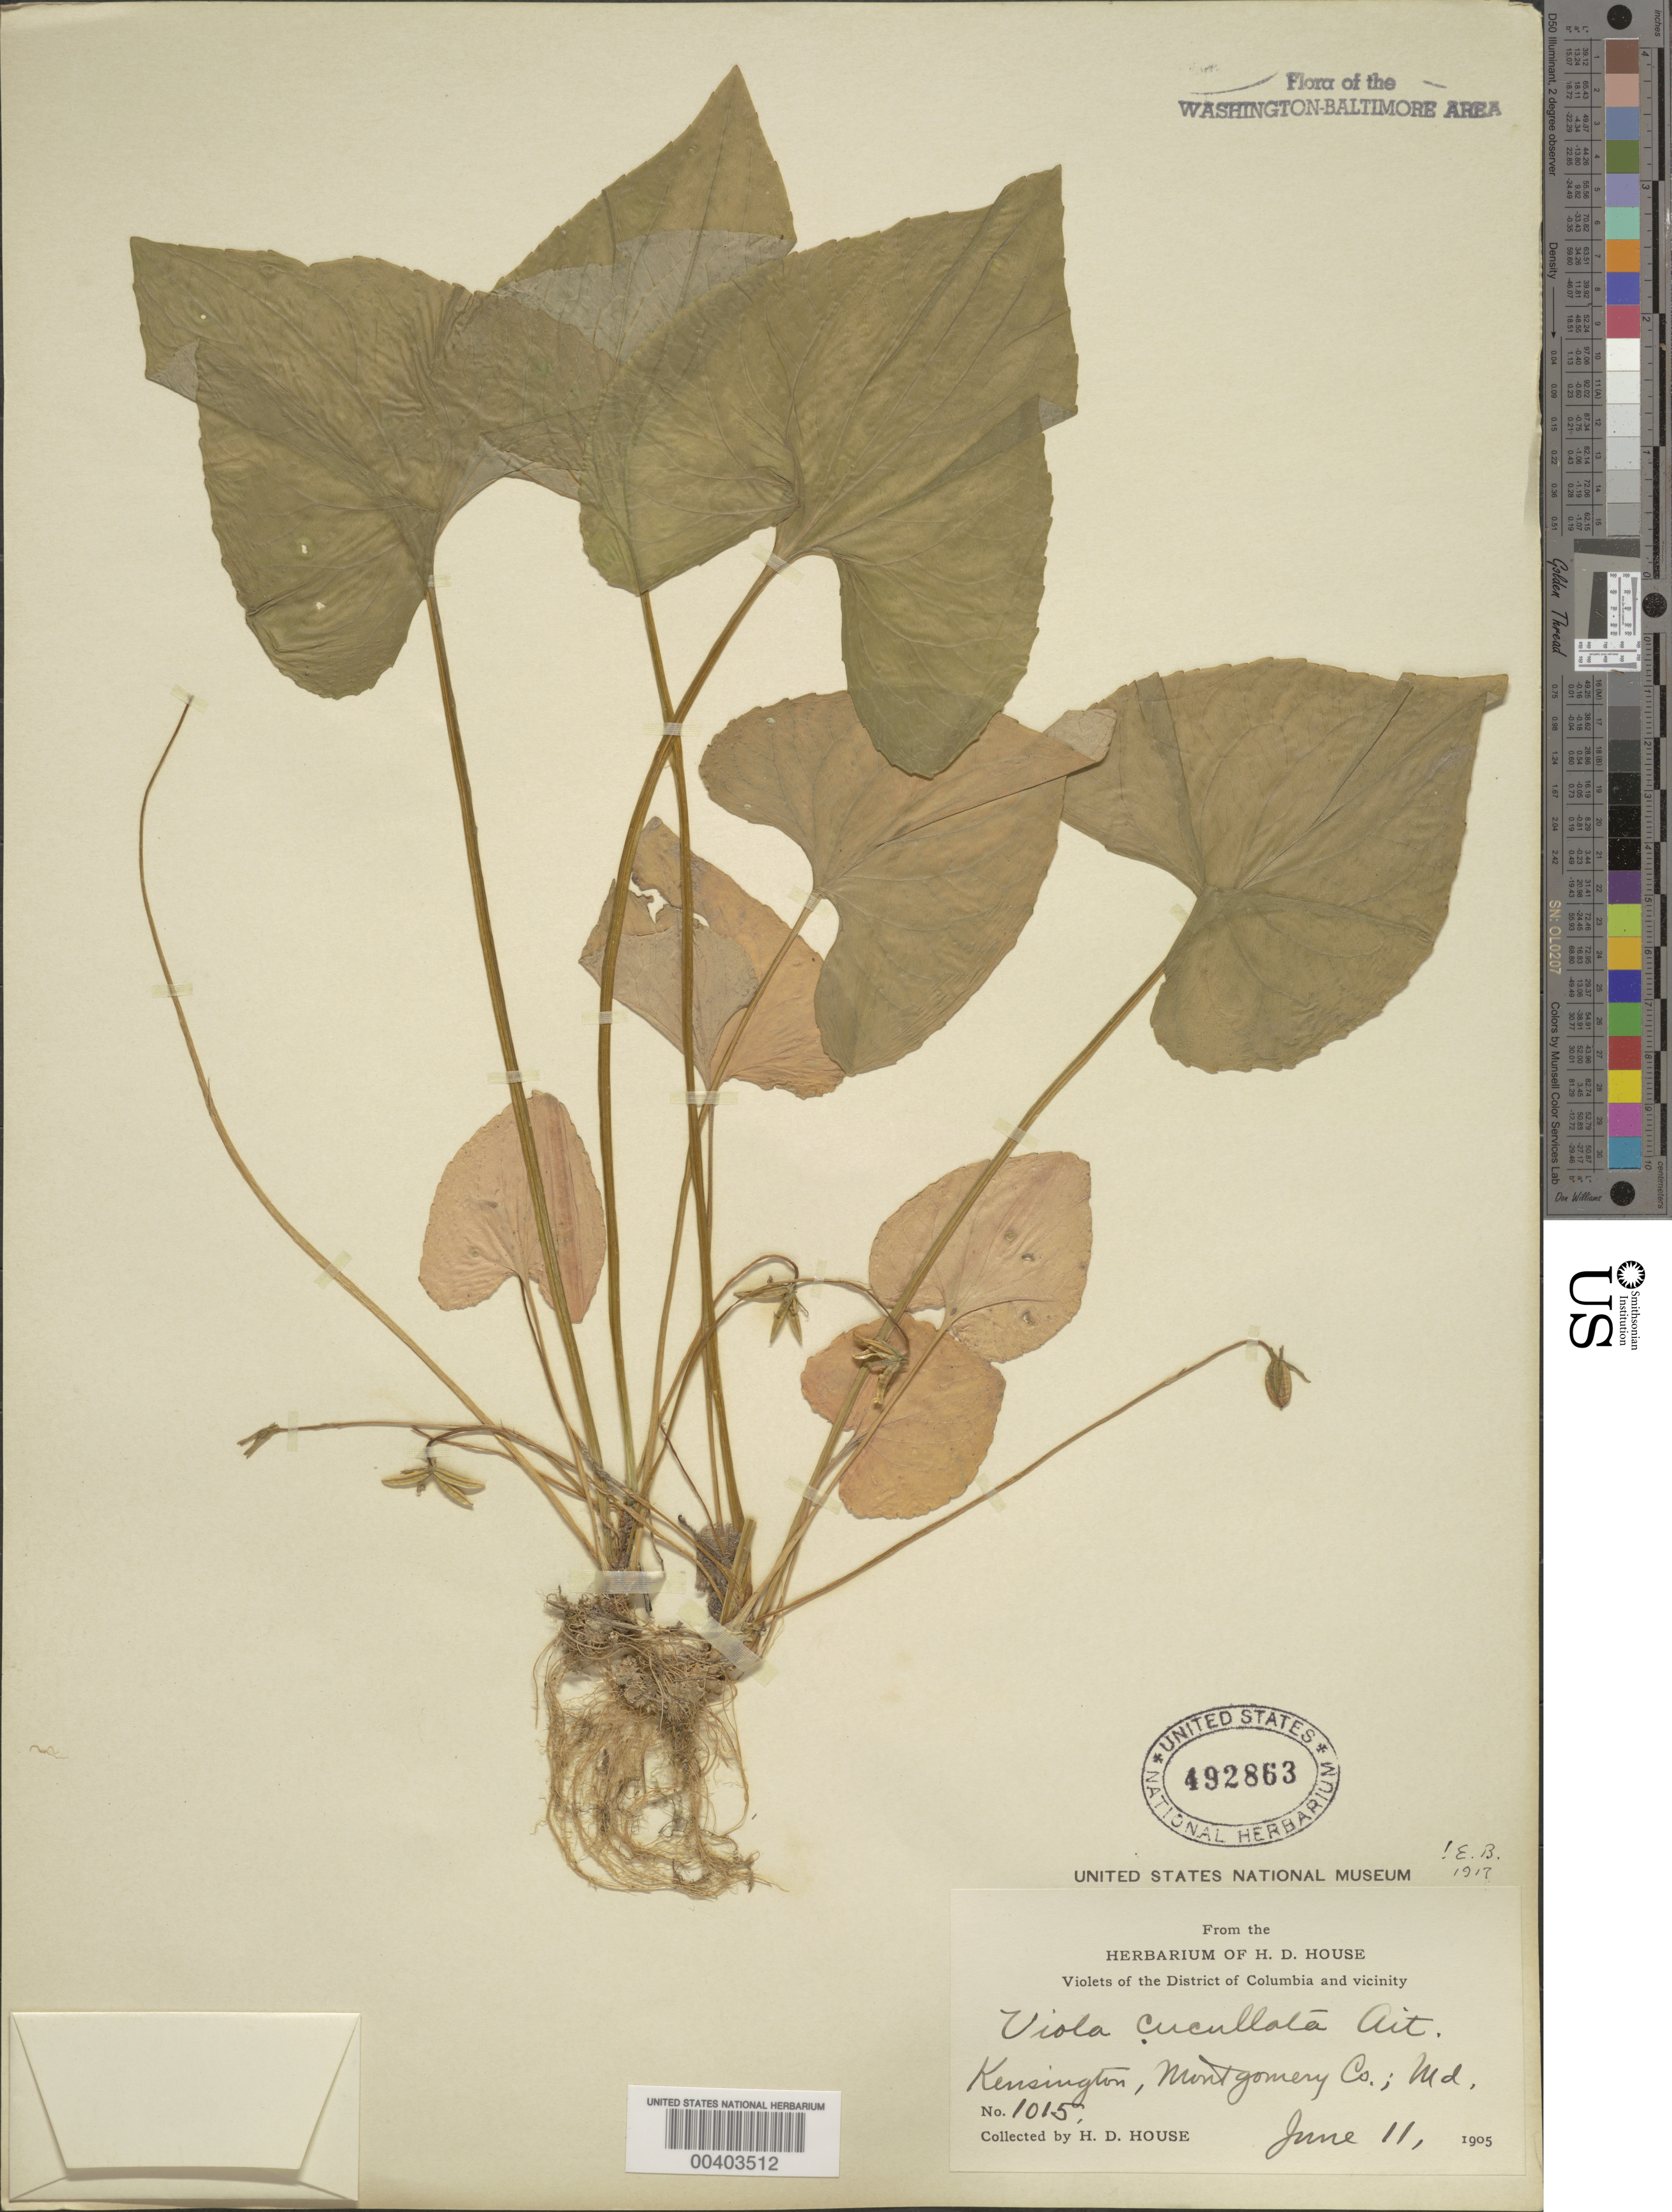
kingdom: Plantae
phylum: Tracheophyta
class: Magnoliopsida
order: Malpighiales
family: Violaceae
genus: Viola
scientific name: Viola cucullata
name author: Aiton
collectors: H. D. House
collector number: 1015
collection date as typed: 11 Jun 1905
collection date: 1905-06-11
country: United States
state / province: Maryland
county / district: Montgomery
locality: Kensington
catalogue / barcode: US 492863